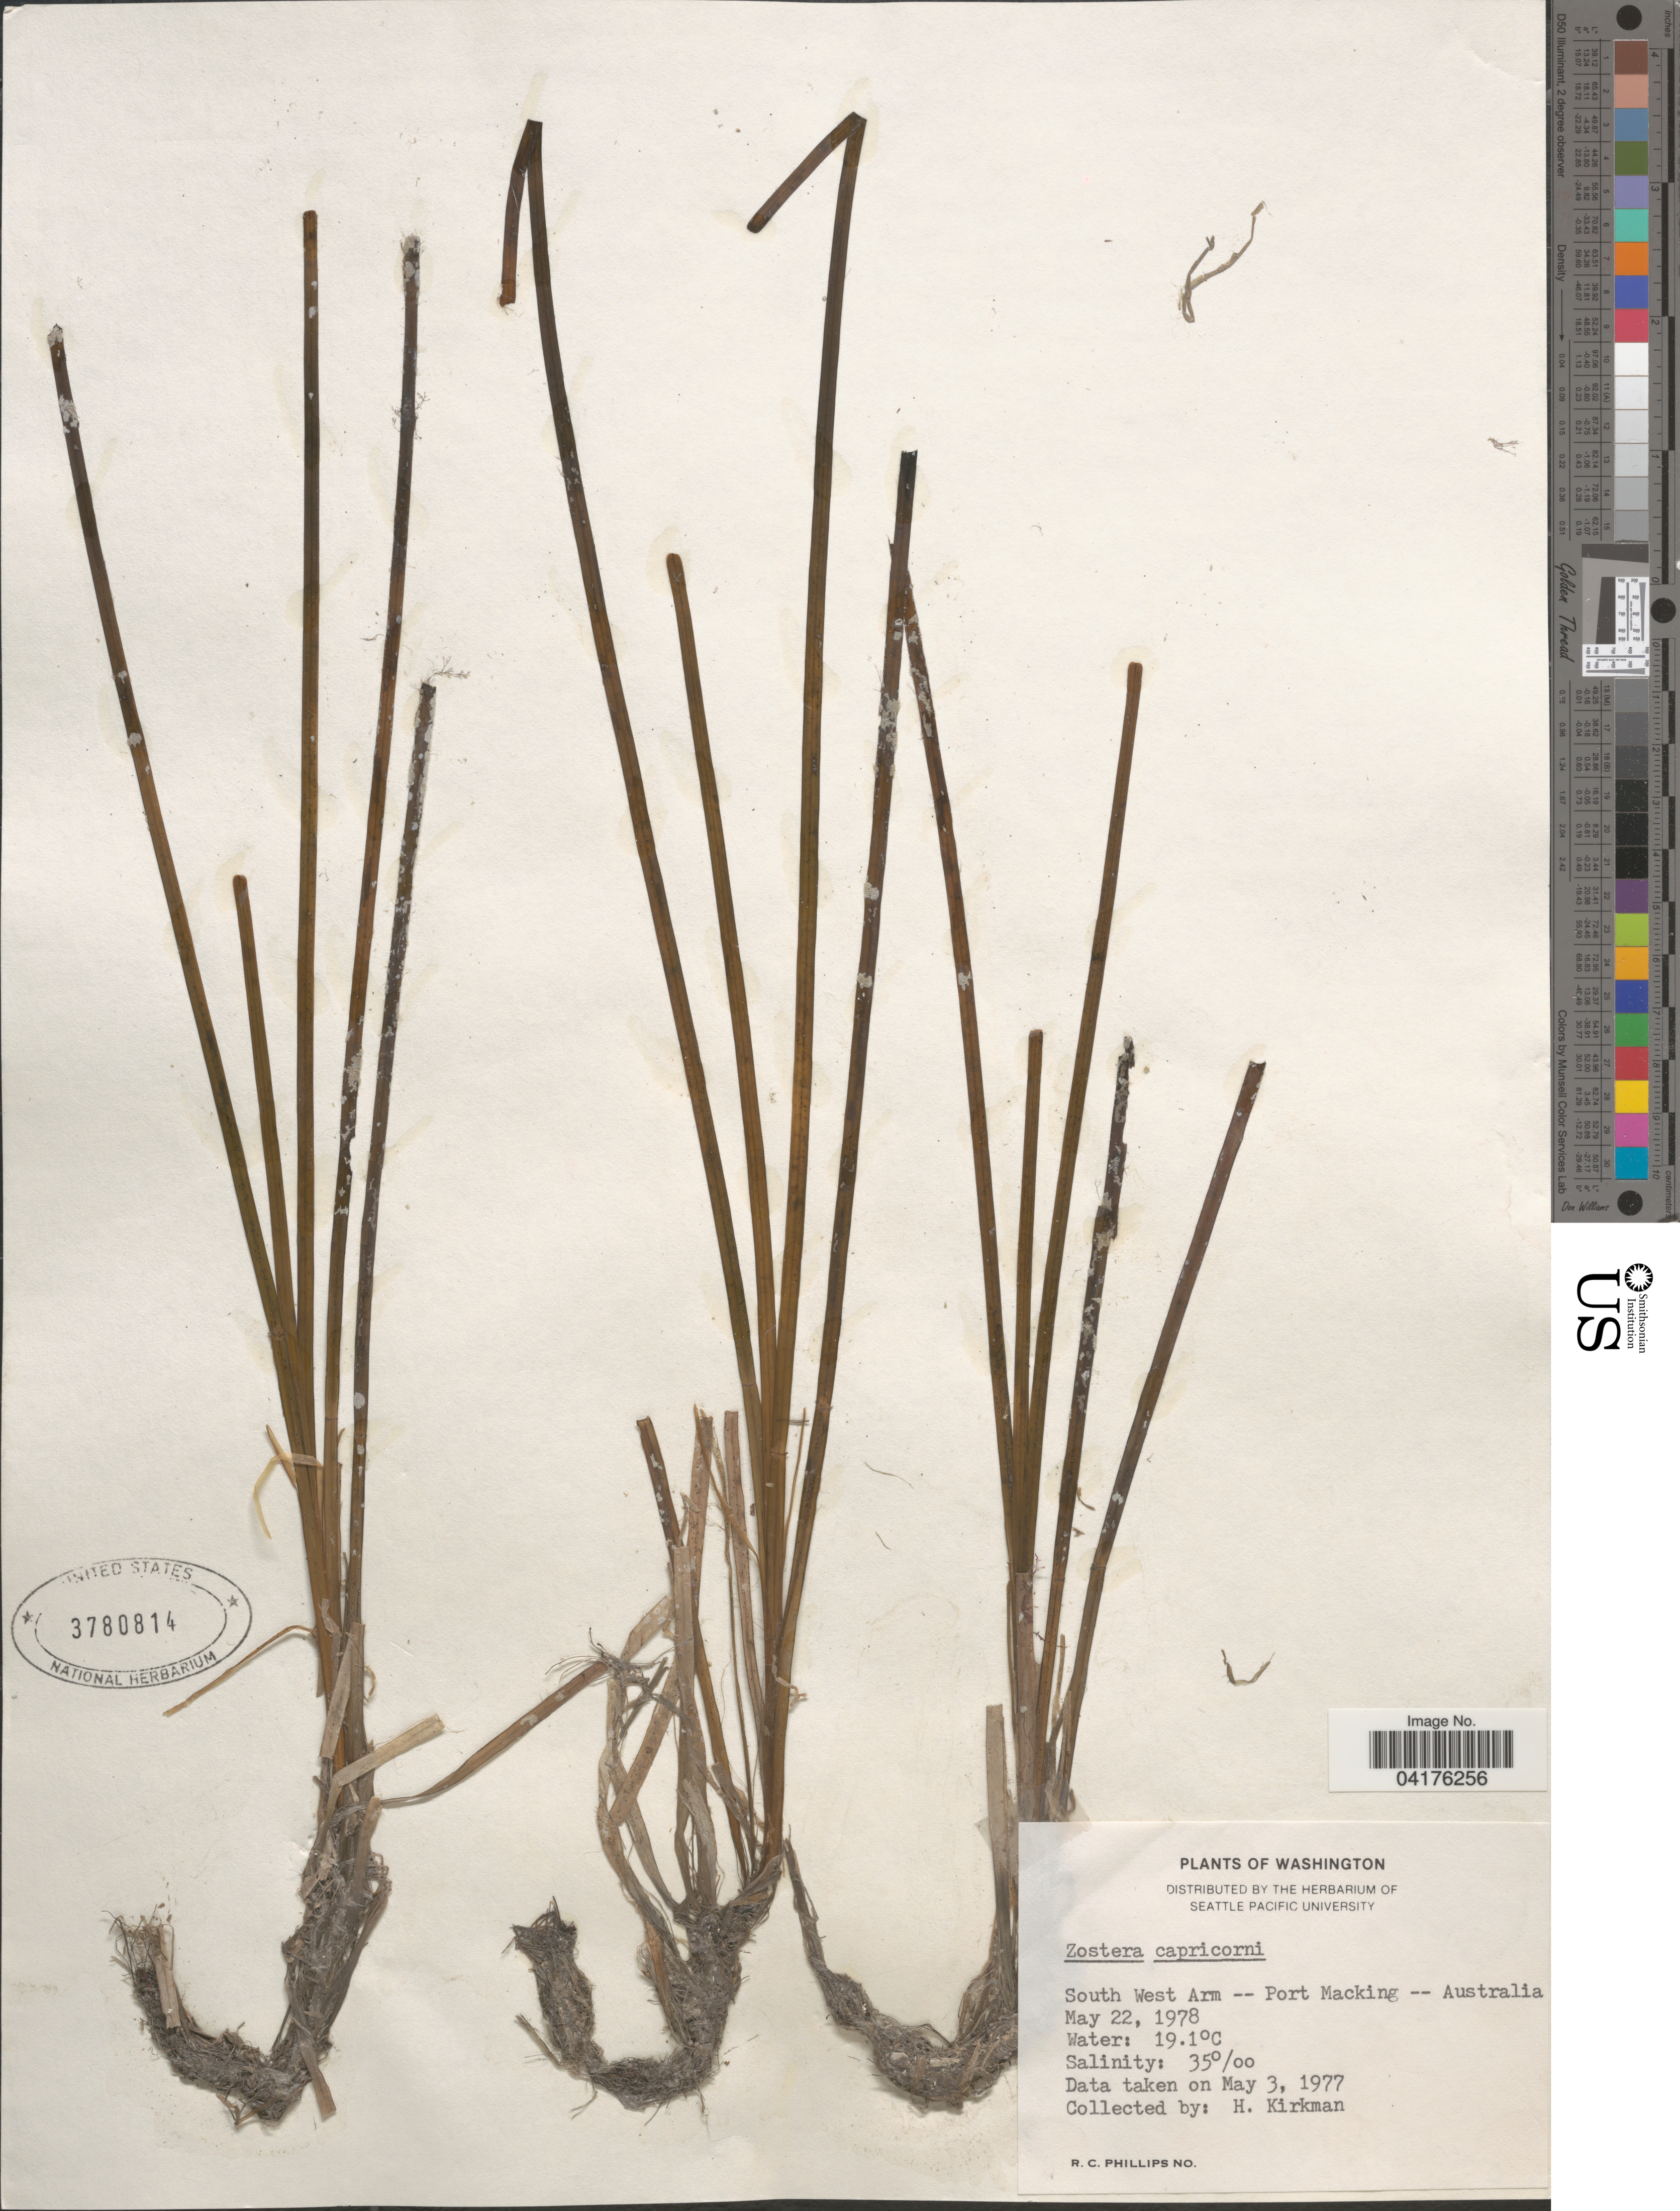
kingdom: Plantae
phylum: Tracheophyta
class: Liliopsida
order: Alismatales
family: Zosteraceae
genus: Zostera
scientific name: Zostera capricorni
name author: Asch.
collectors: H. Kirkman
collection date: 1978-05-22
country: Australia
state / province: New South Wales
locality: South West Arm -- Port Macking [= Port Hacking].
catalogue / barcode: US 3780814